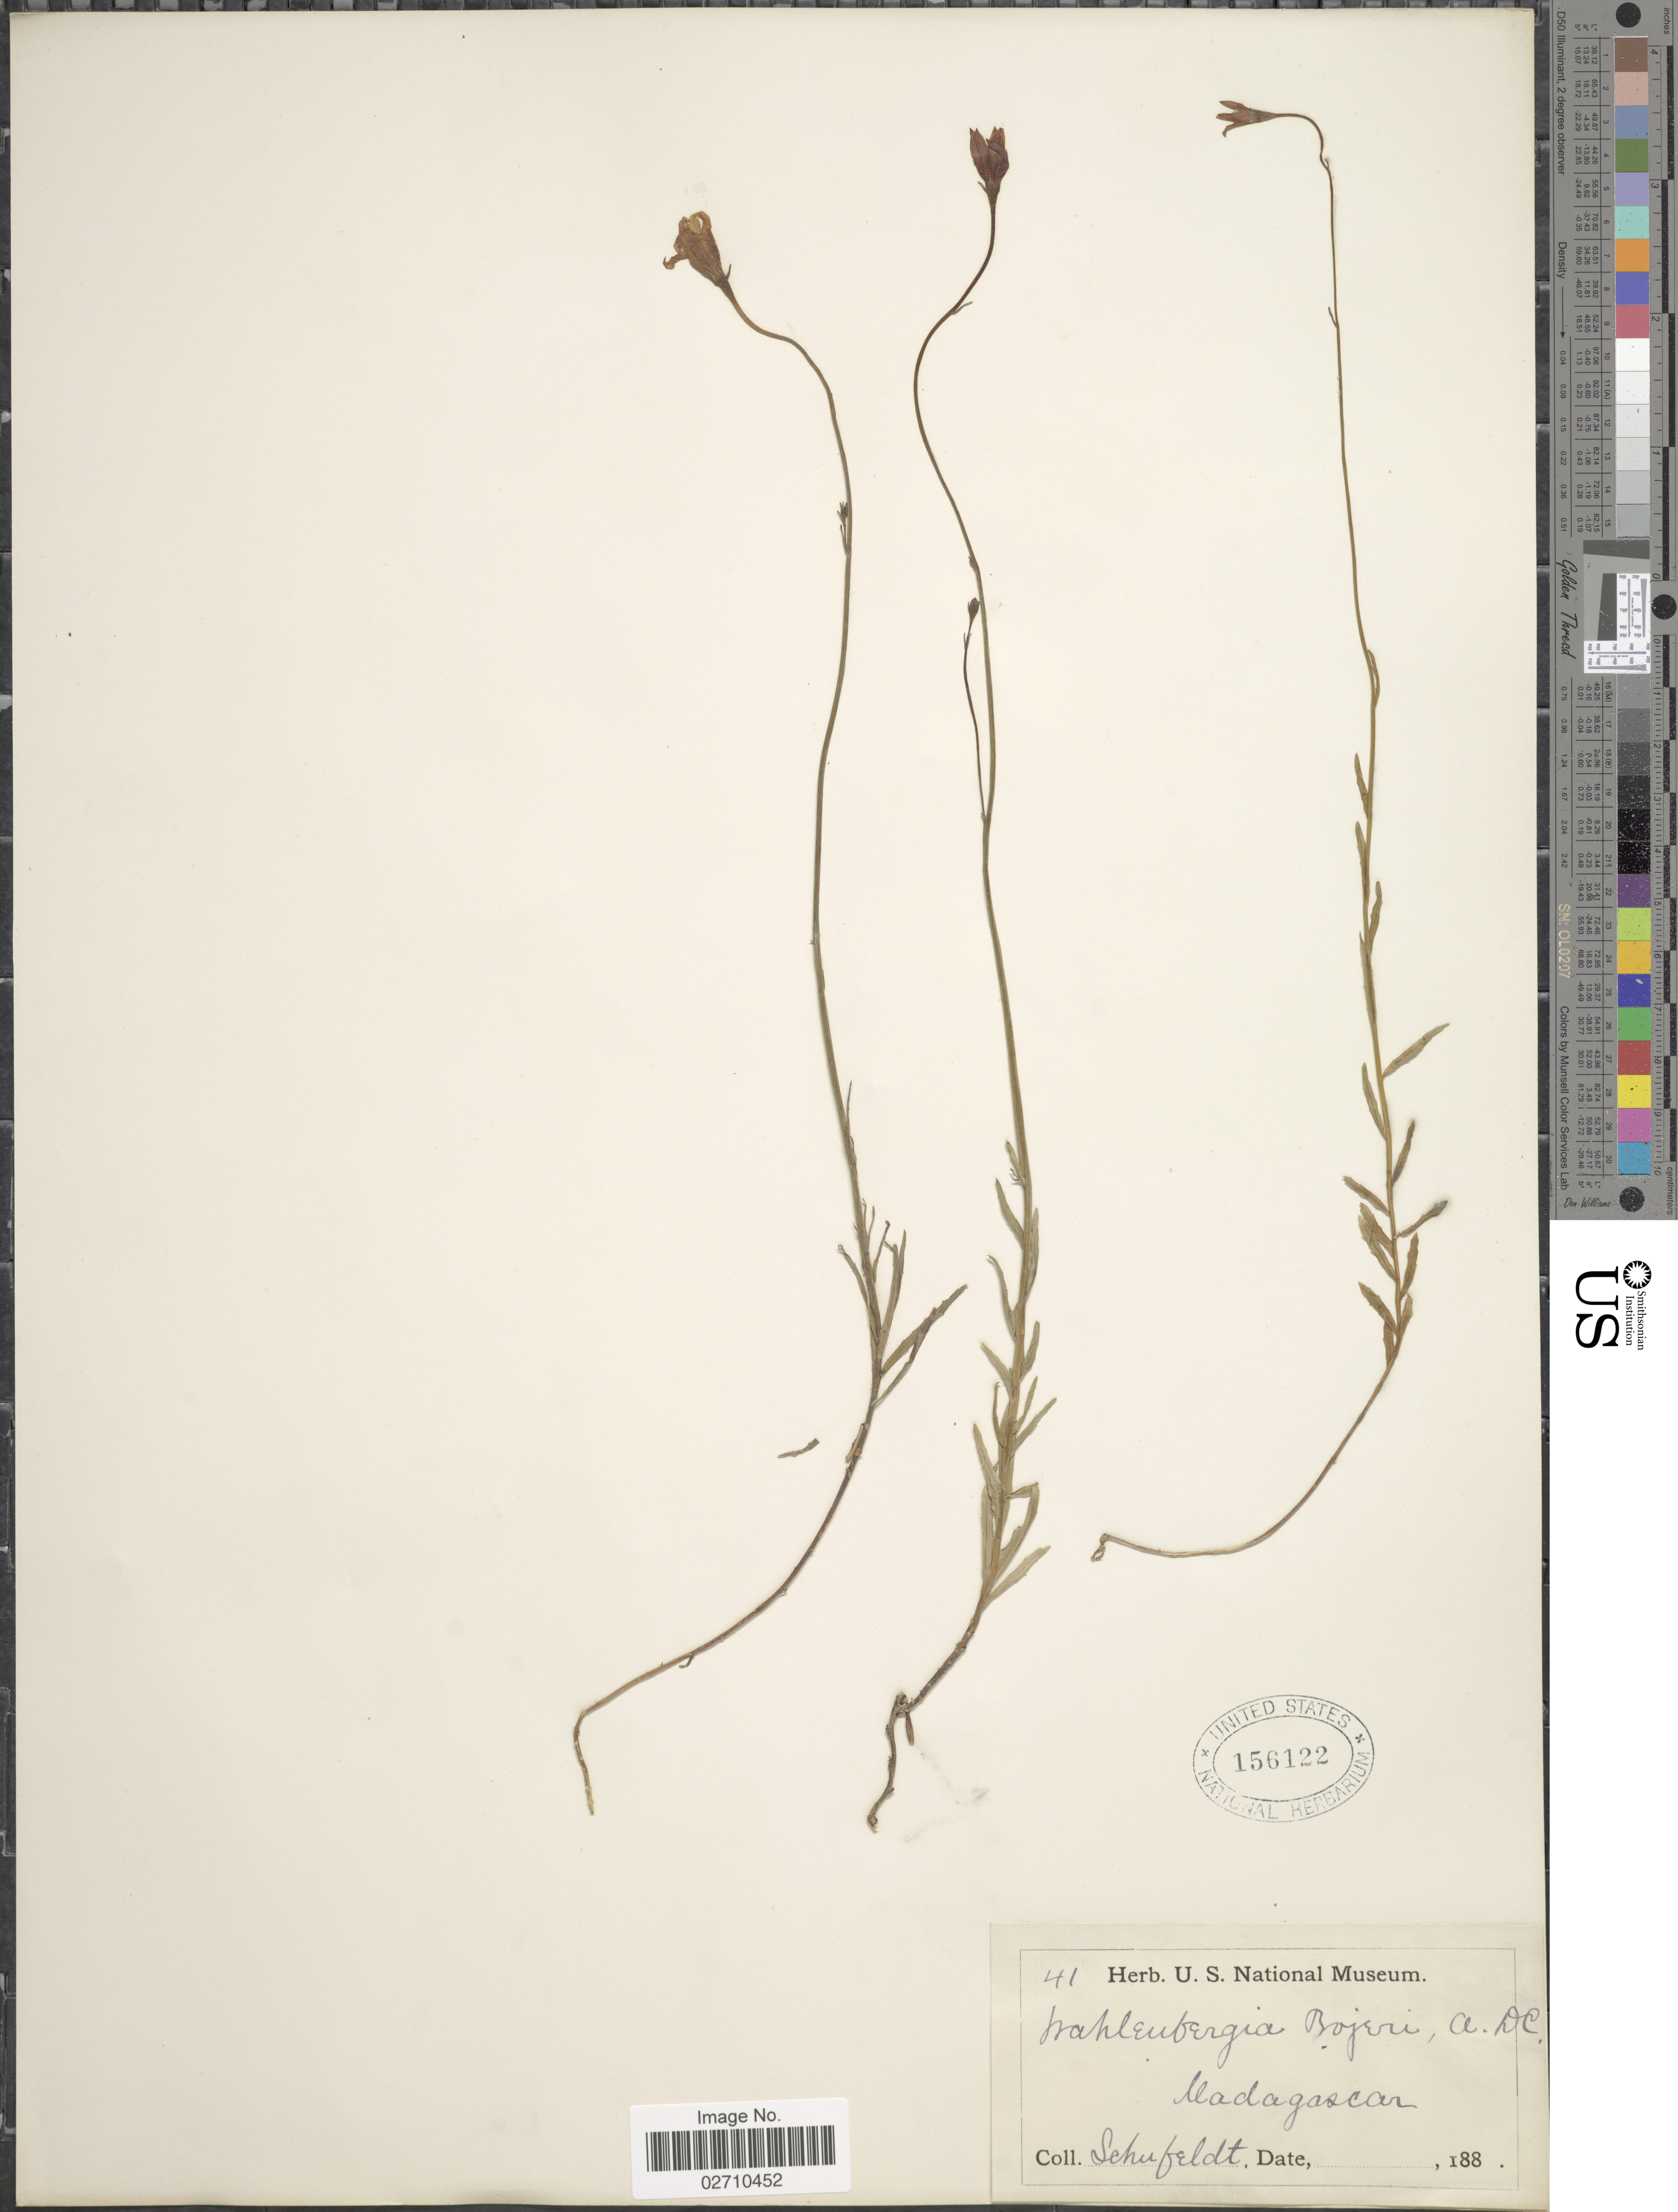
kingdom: Plantae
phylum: Tracheophyta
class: Magnoliopsida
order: Asterales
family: Campanulaceae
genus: Wahlenbergia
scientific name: Wahlenbergia bojeri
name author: A. DC.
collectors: U. Schufeldt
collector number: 41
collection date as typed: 188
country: Madagascar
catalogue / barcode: US 156122